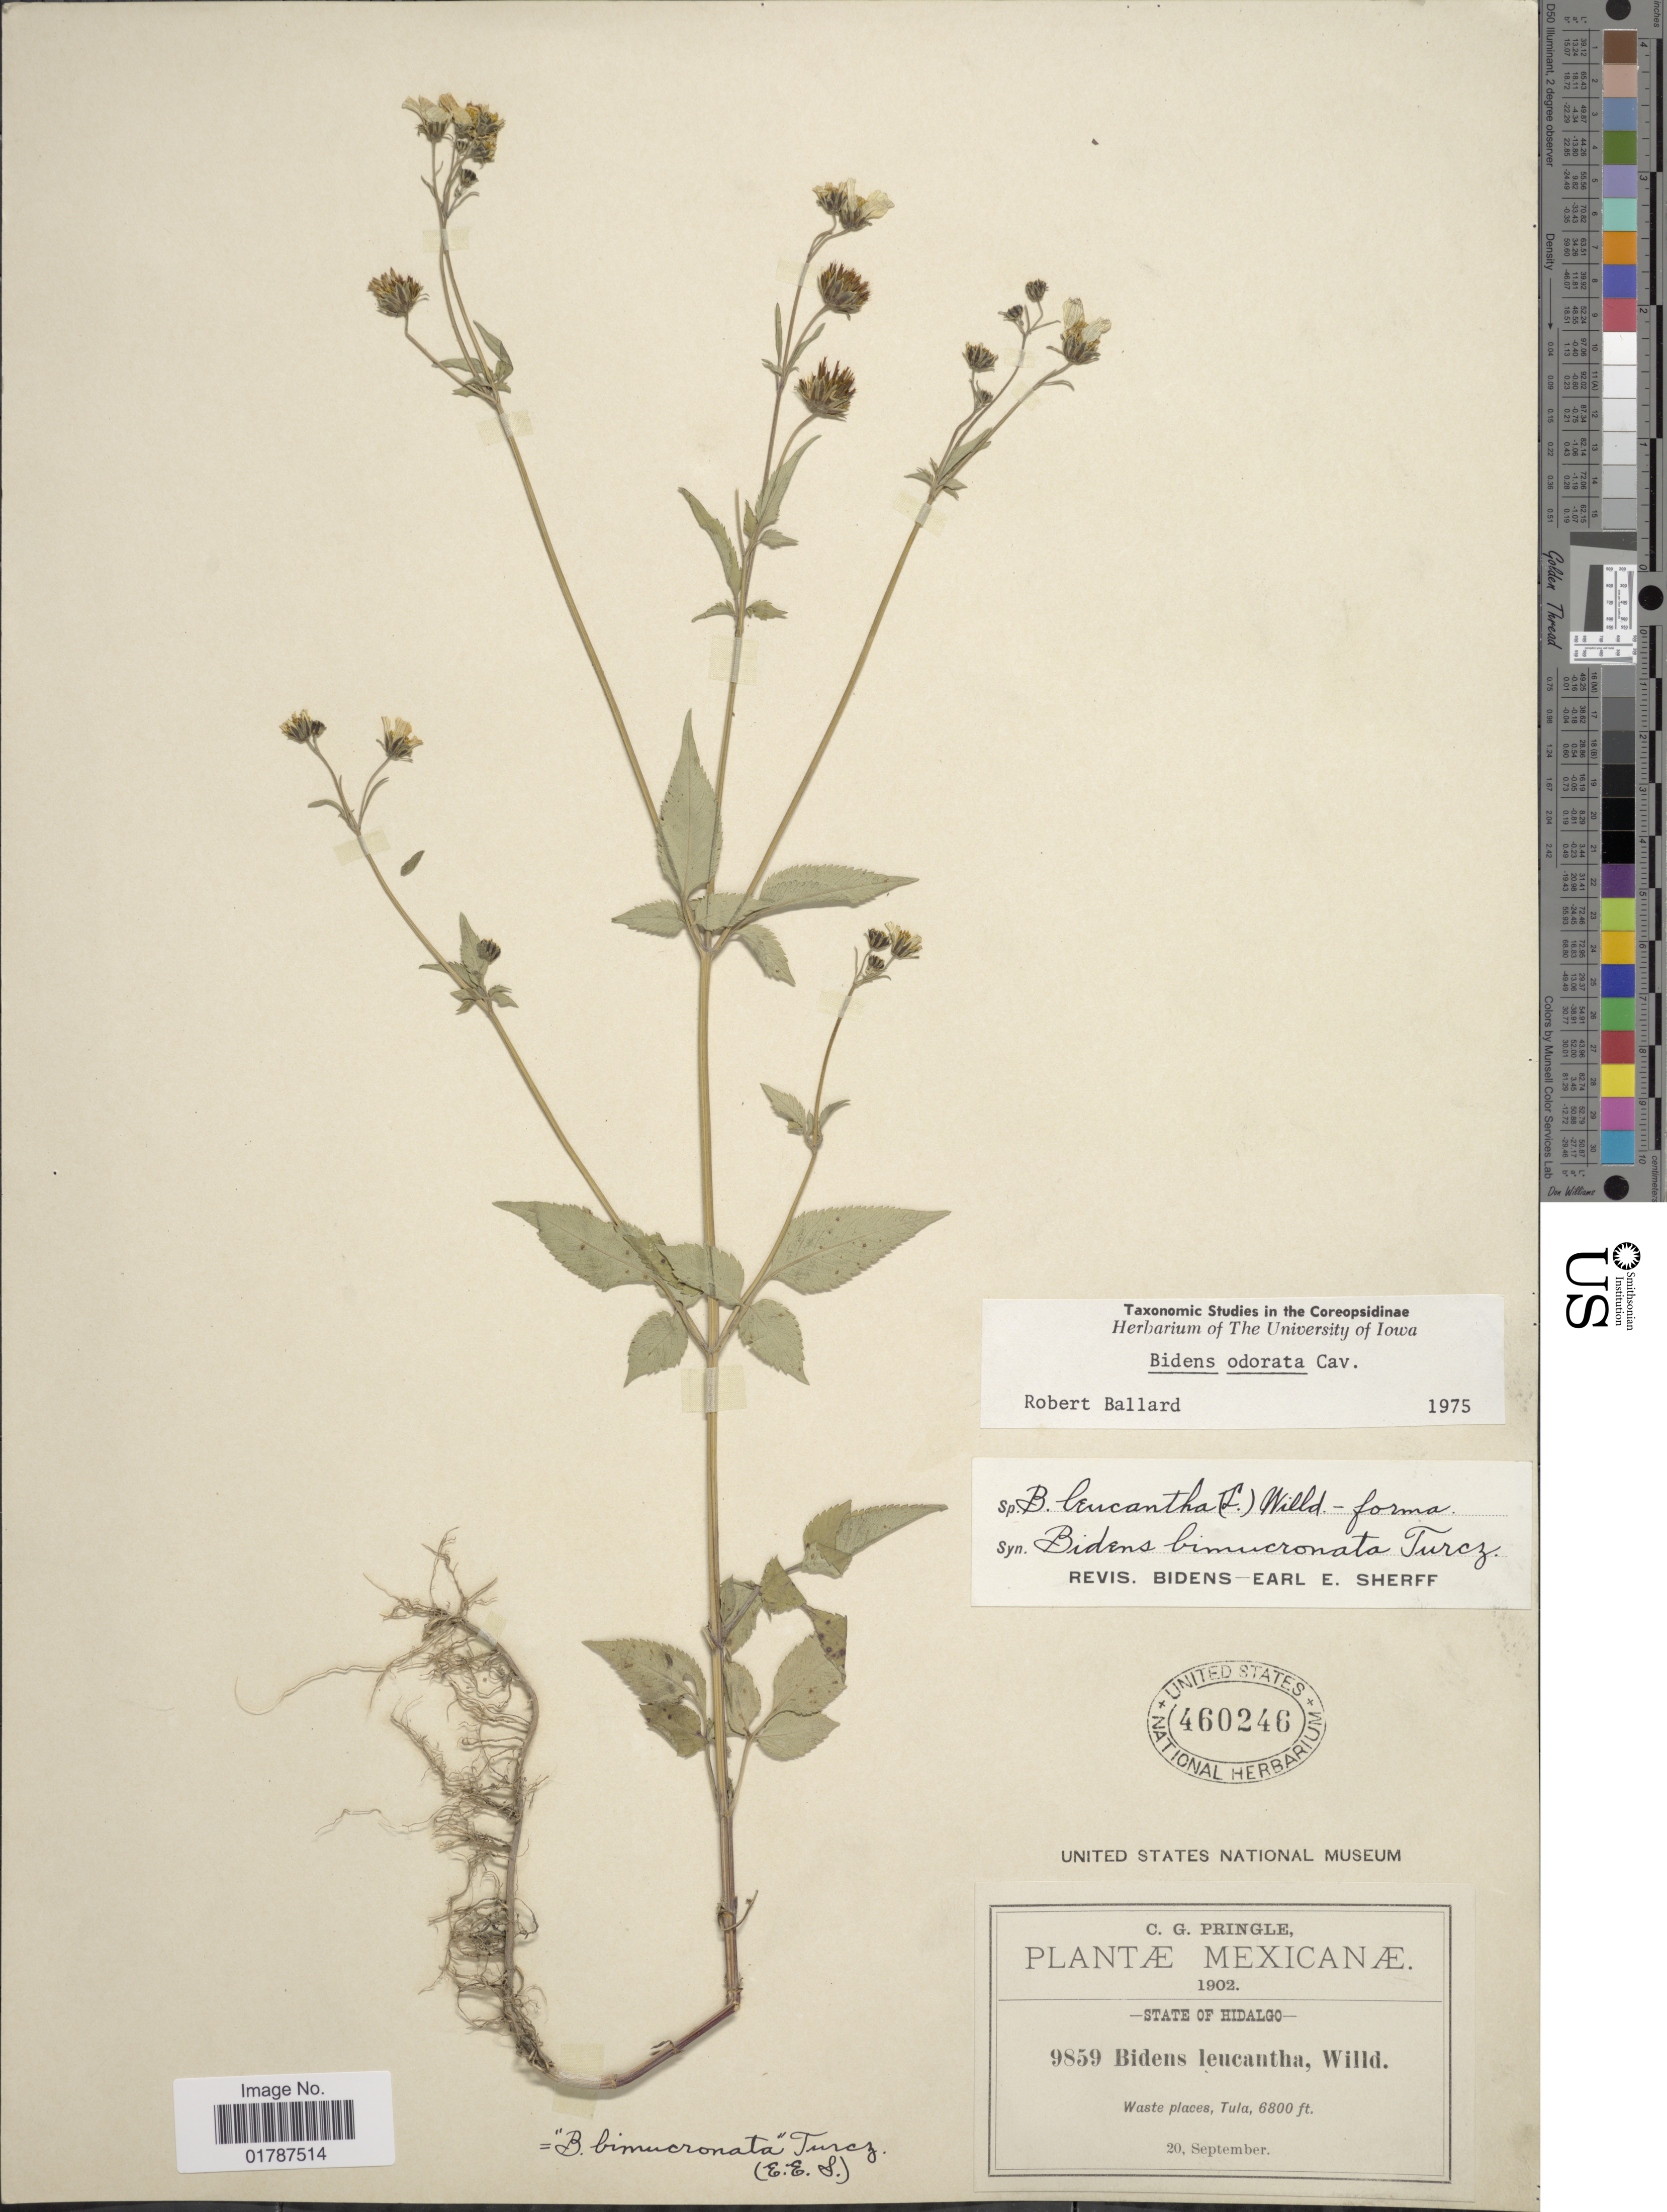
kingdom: Plantae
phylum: Tracheophyta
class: Magnoliopsida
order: Asterales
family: Asteraceae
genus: Bidens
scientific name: Bidens odorata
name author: Cav.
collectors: C. G. Pringle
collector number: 9859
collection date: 1902-09-20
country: Mexico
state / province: Hidalgo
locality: State of Hidalgo, Waste places, Tula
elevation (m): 2073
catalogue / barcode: US 460246